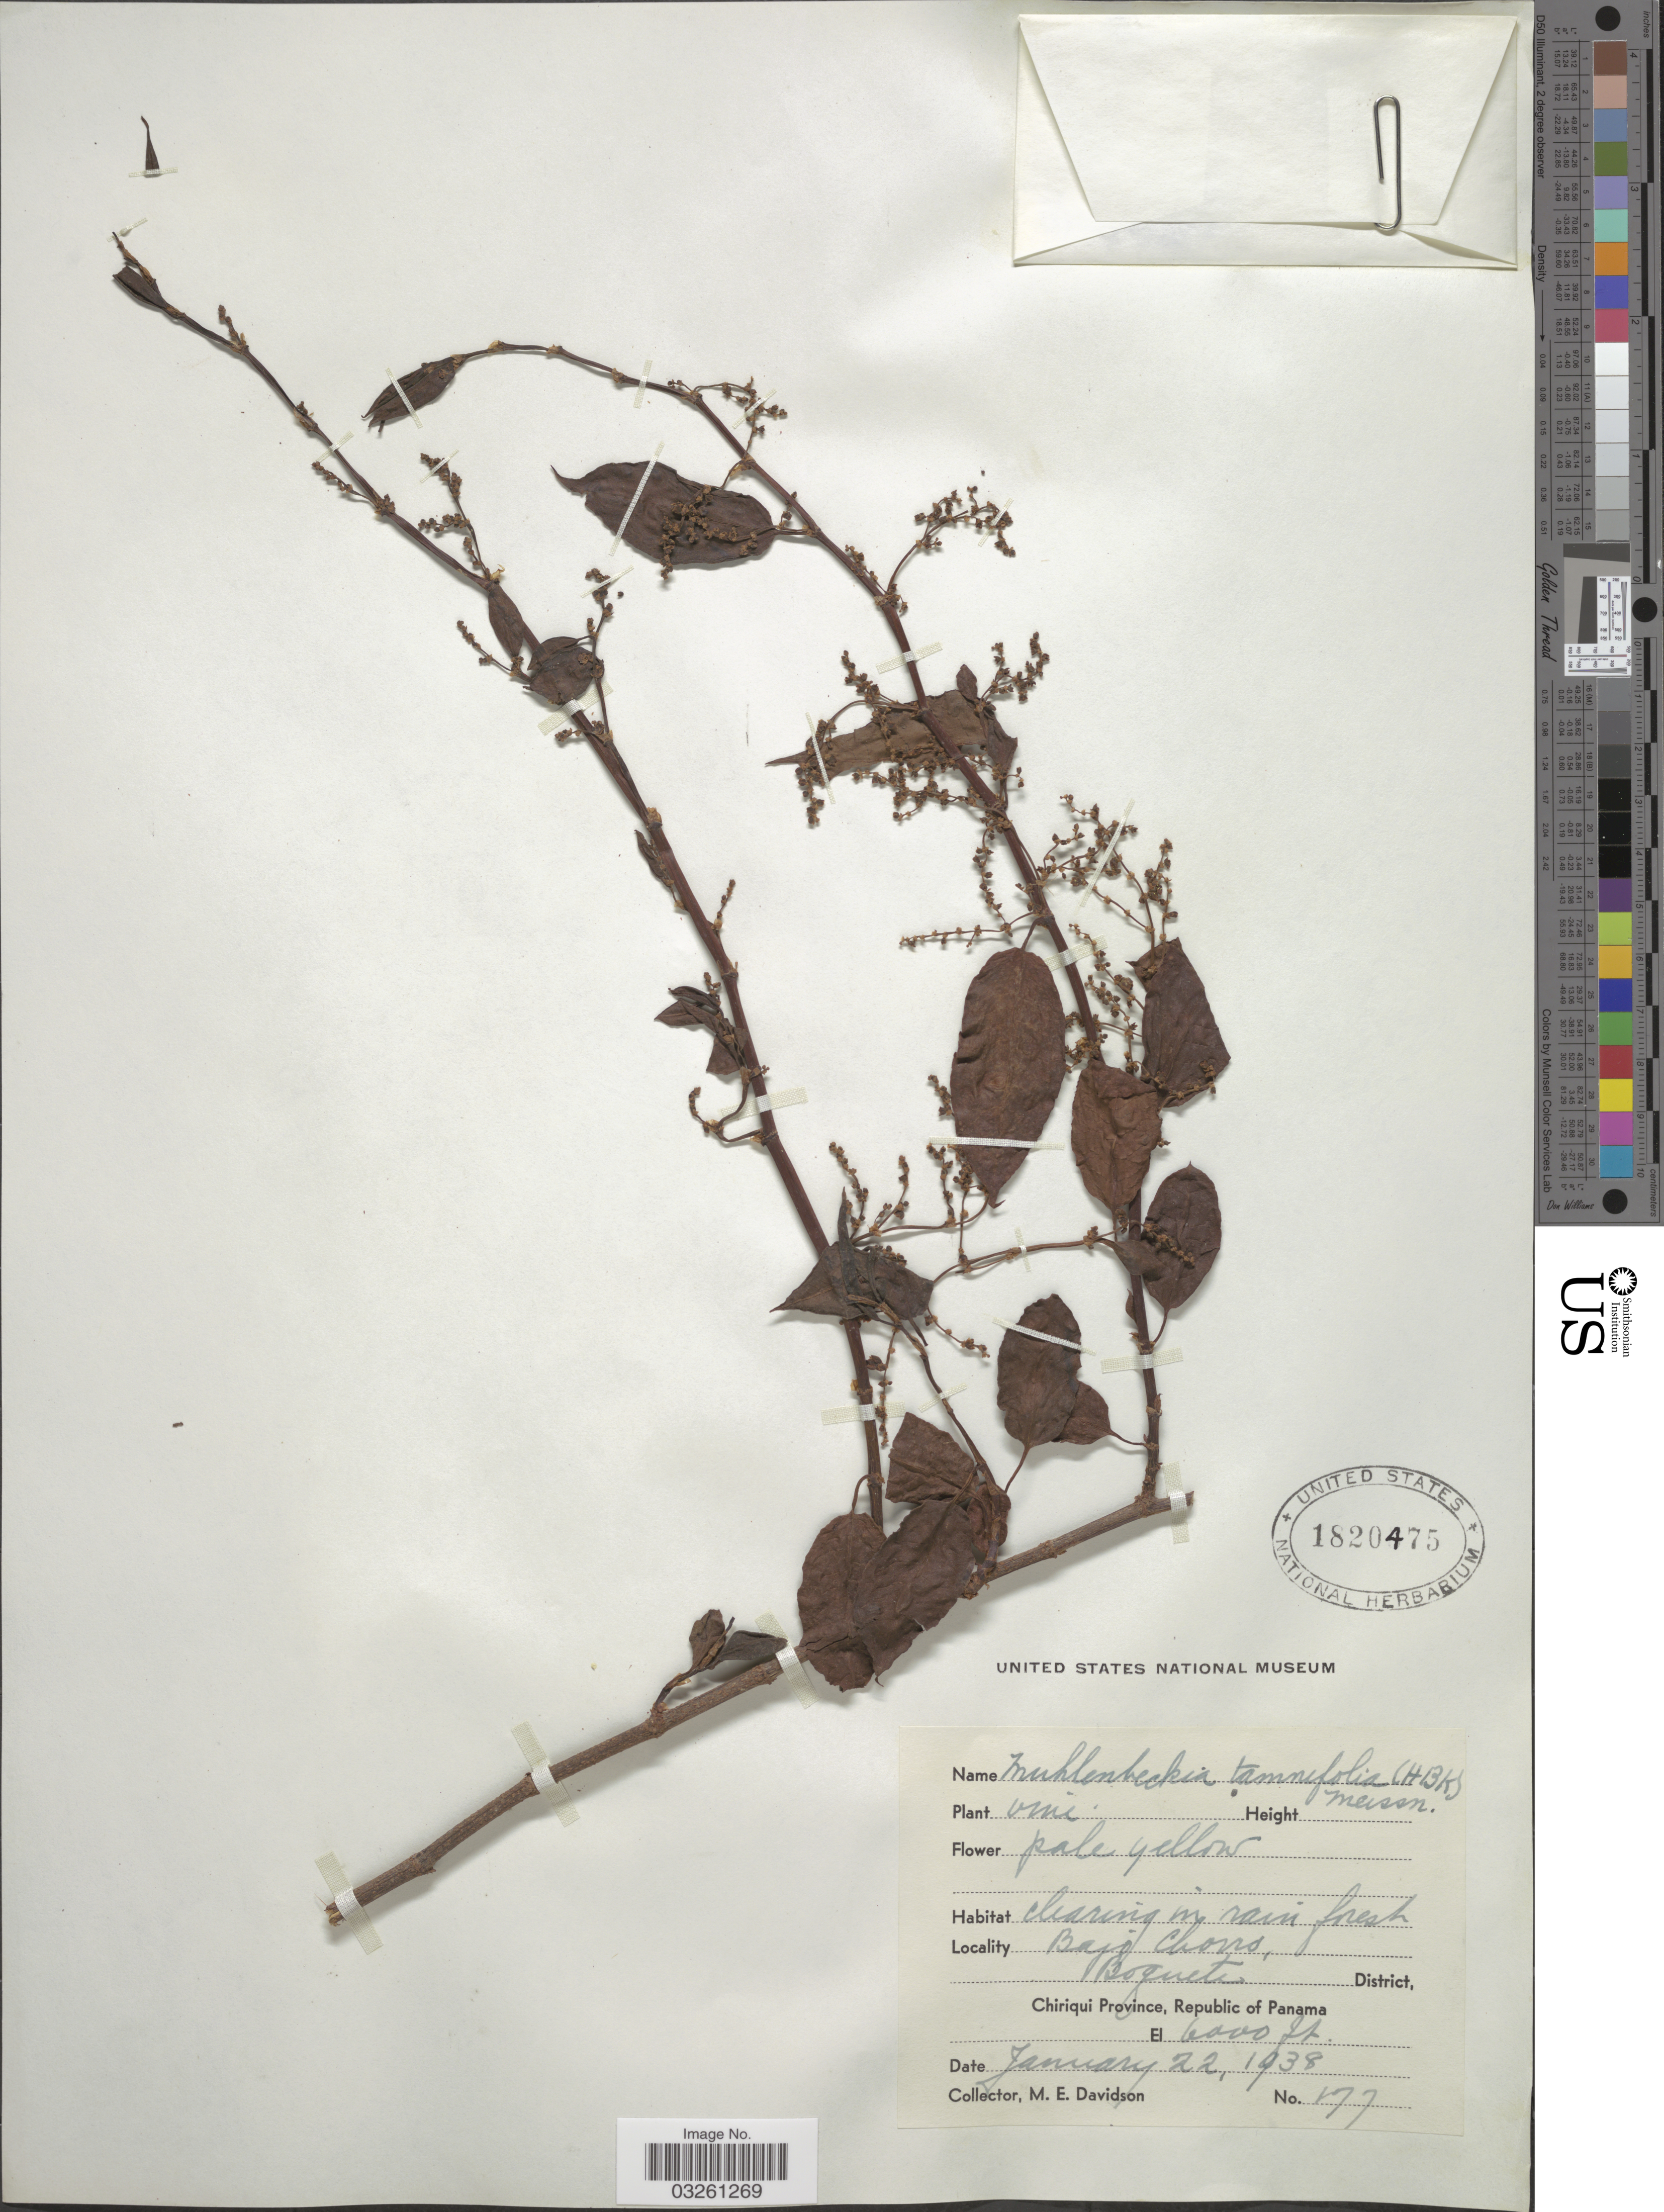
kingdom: Plantae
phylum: Tracheophyta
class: Magnoliopsida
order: Caryophyllales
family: Polygonaceae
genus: Muehlenbeckia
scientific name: Muehlenbeckia tamnifolia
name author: (Kunth) Meisn.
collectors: M. E. Davidson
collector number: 177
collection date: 1938-01-22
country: Panama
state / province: Chiriqui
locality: Bajo Chorro, Boquete District. Republic of Panama.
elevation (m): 1829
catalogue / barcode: US 1820475